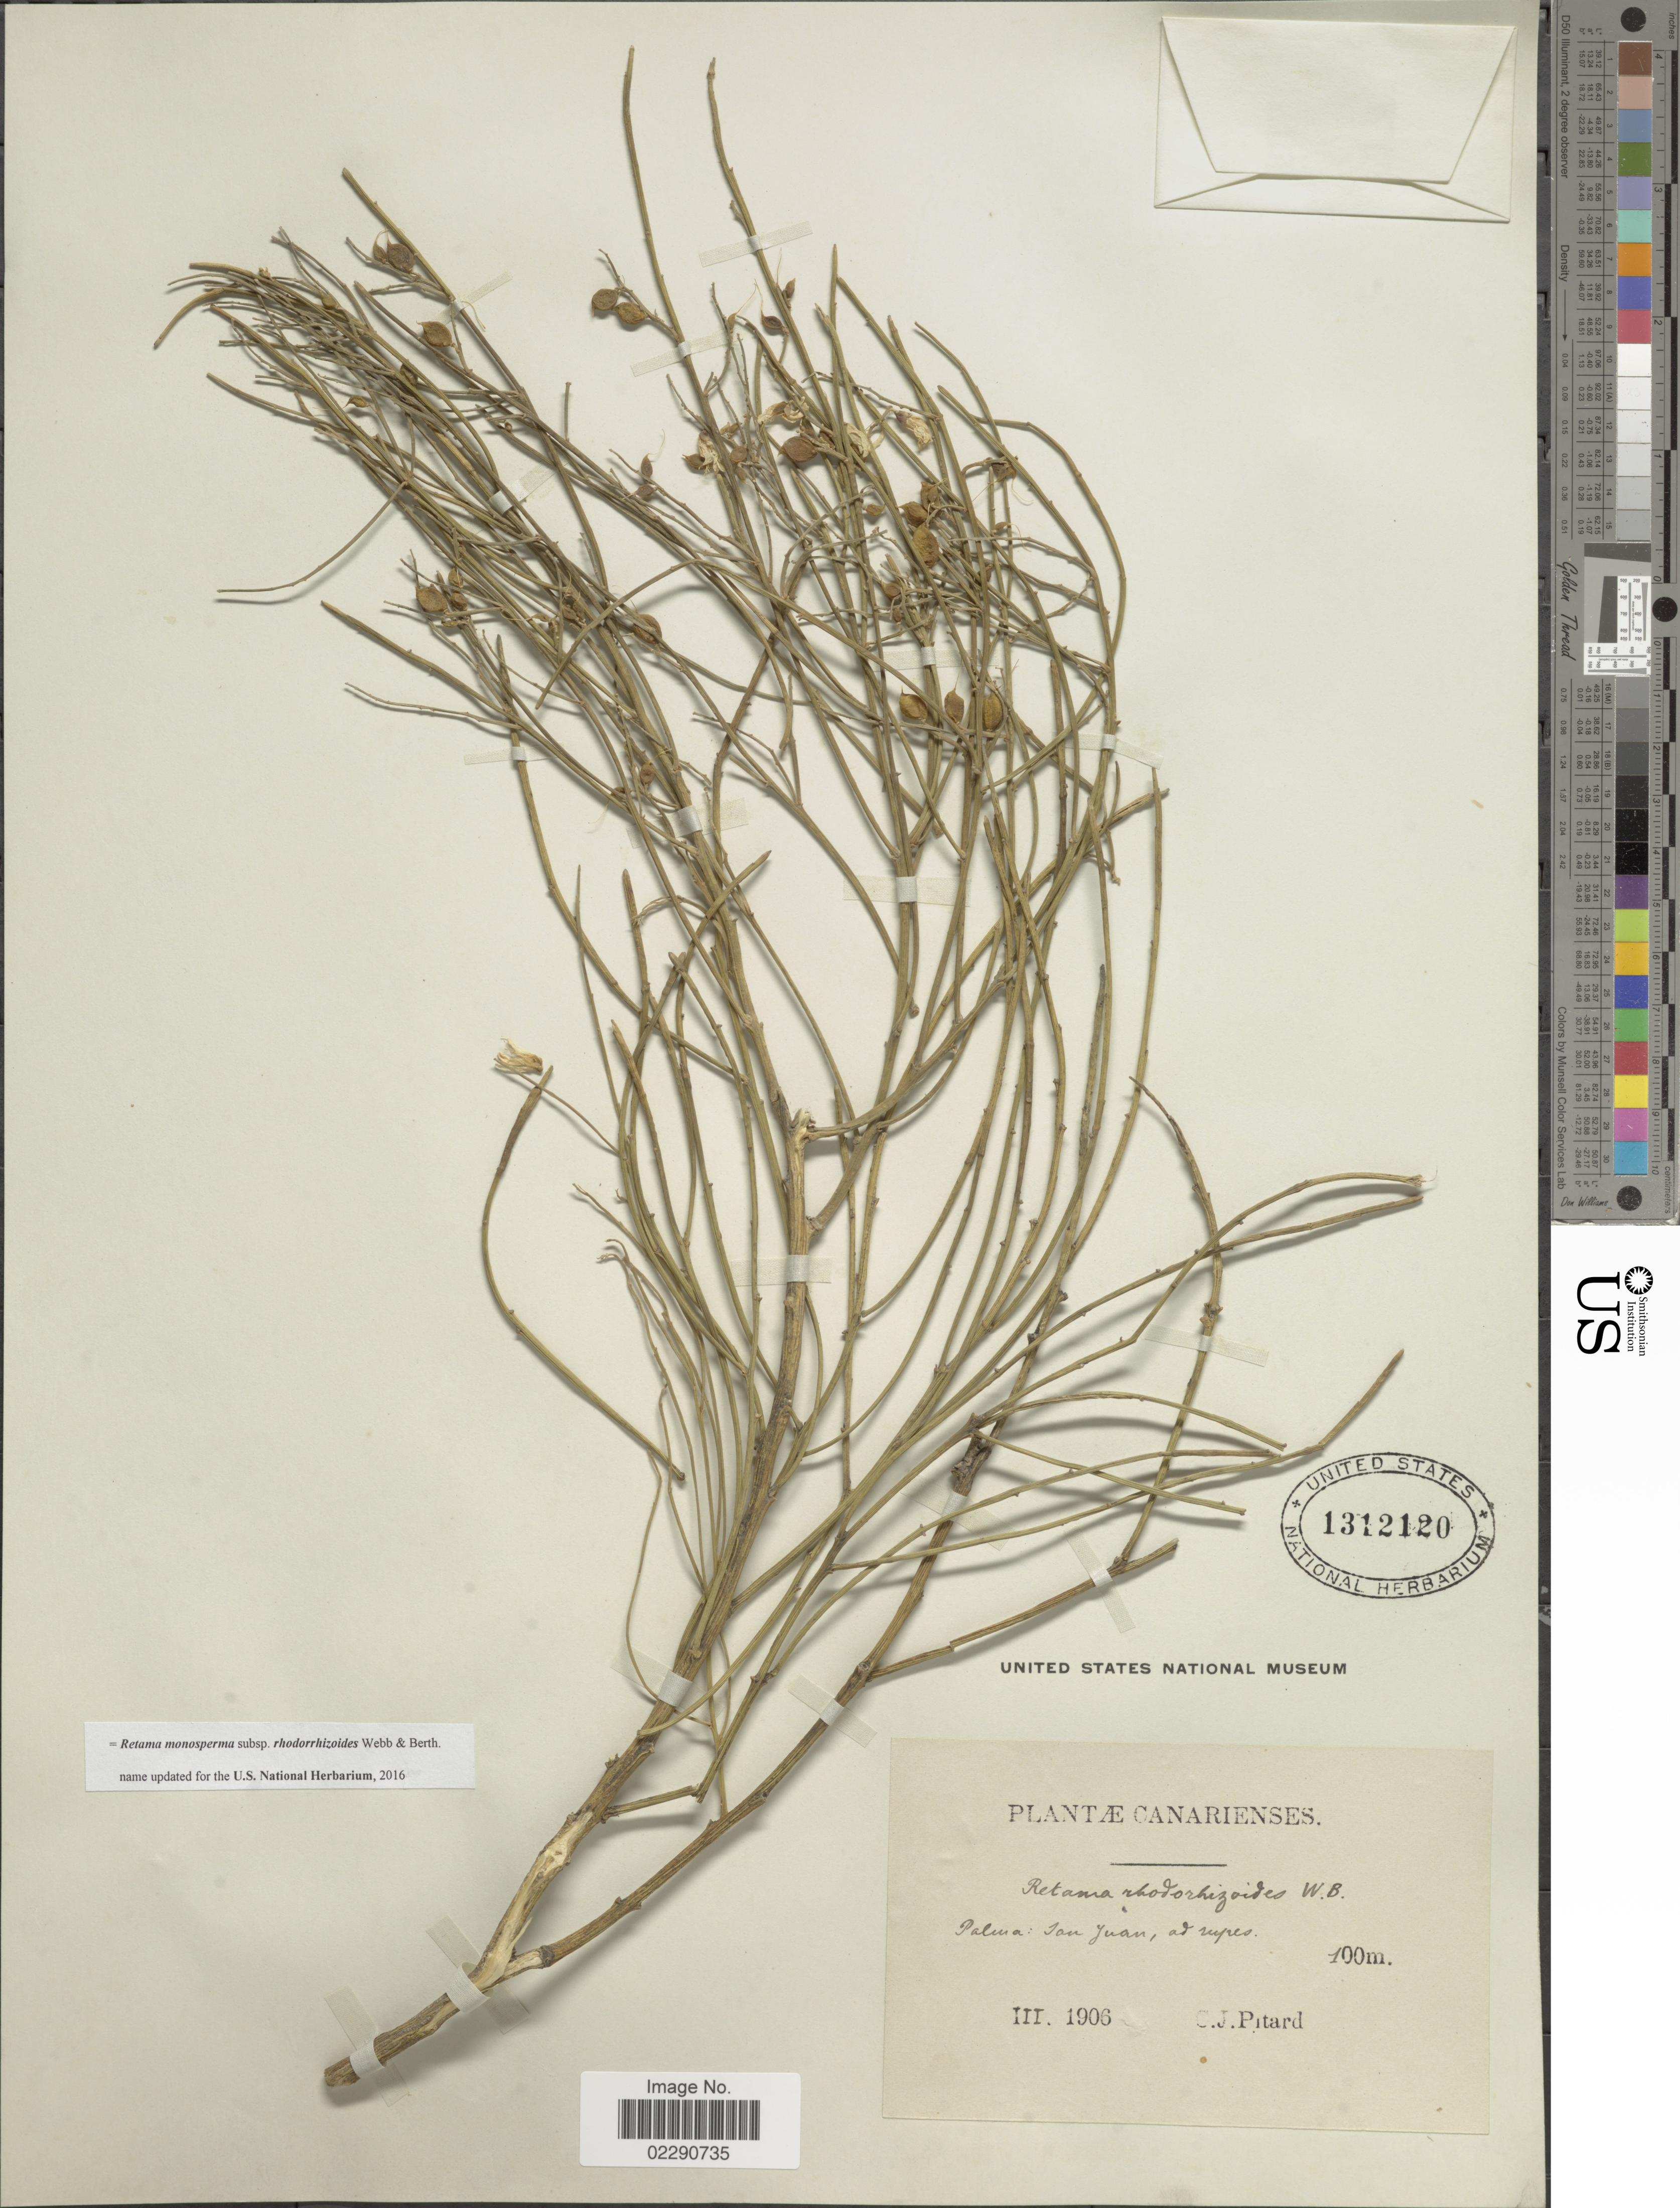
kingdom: Plantae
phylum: Tracheophyta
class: Magnoliopsida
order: Fabales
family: Fabaceae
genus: Retama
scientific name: Retama rhodorhizoides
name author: (Webb. & Berthel.) Webb & Berthel.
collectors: C. Pitard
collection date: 1906-03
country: Spain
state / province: Canarias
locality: Canarienses, Palma, San Juan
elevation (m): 100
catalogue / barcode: US 1312120